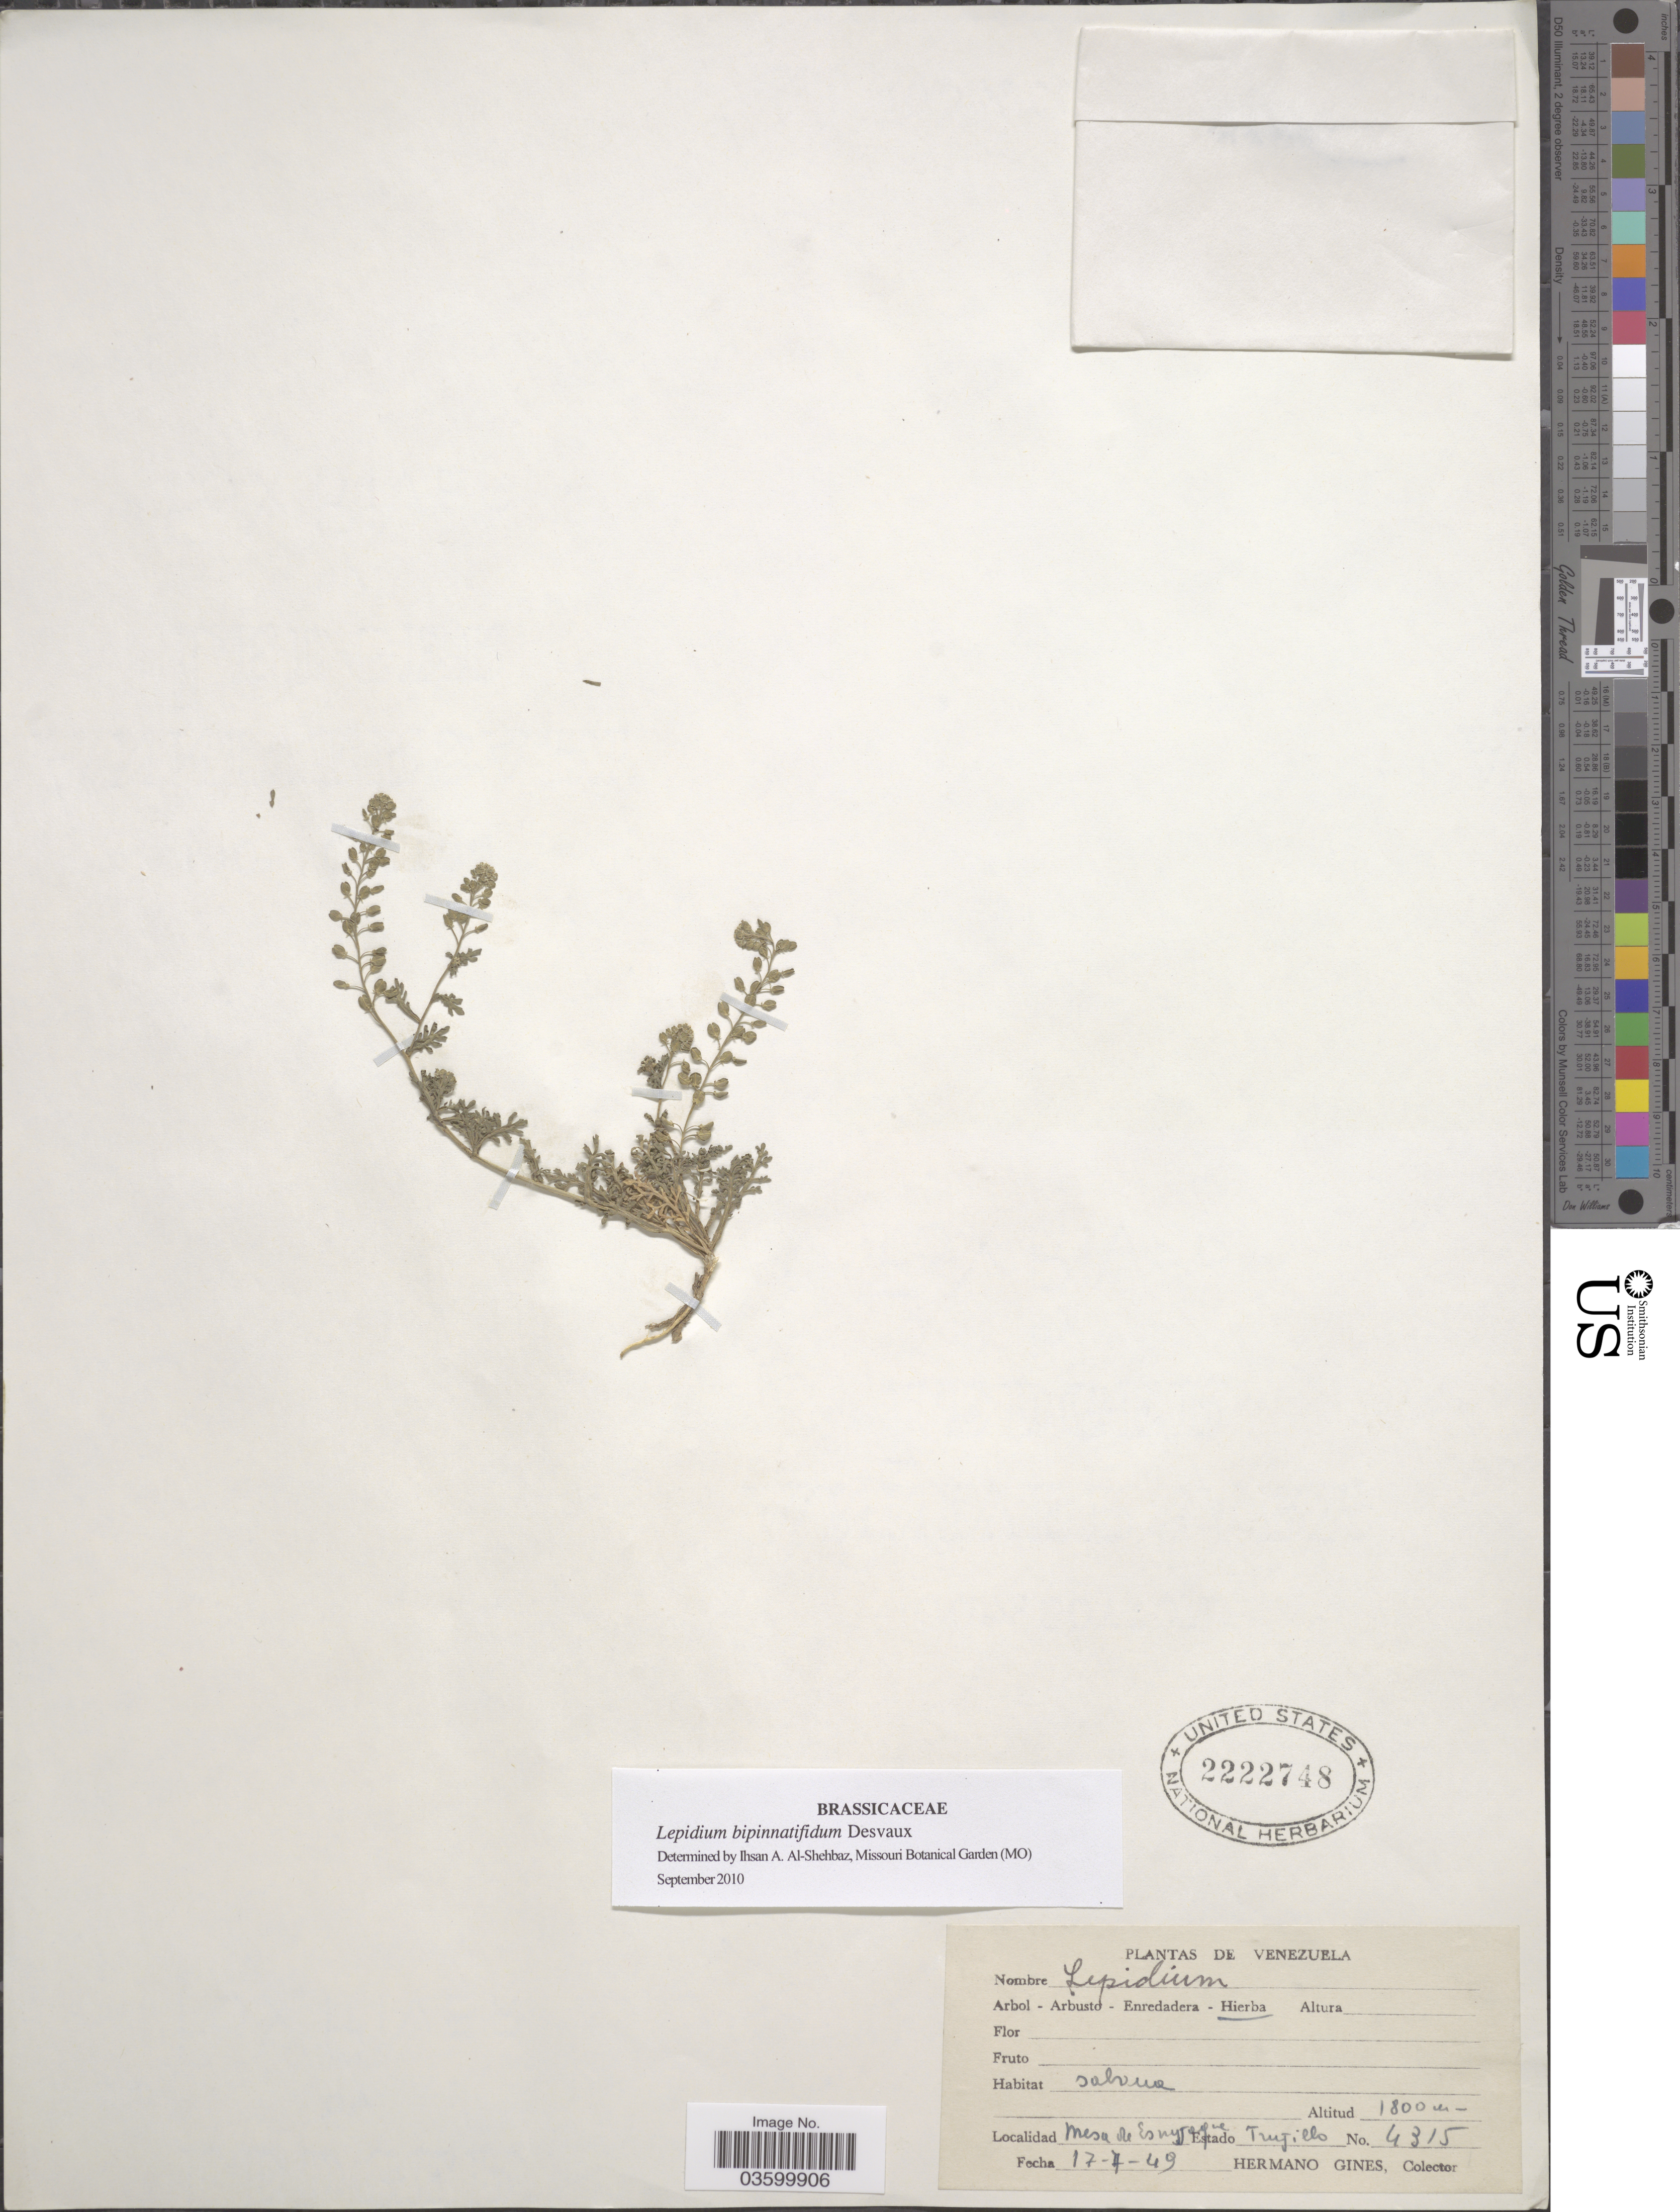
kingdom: Plantae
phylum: Tracheophyta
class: Magnoliopsida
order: Brassicales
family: Brassicaceae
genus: Lepidium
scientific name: Lepidium bipinnatifidum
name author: Desv.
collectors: Bro. Gines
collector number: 4315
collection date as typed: Transcribed d/m/y: 17/7/49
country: Venezuela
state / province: Trujillo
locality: Mesa de Esnujaque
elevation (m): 1800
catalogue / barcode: US 2222748